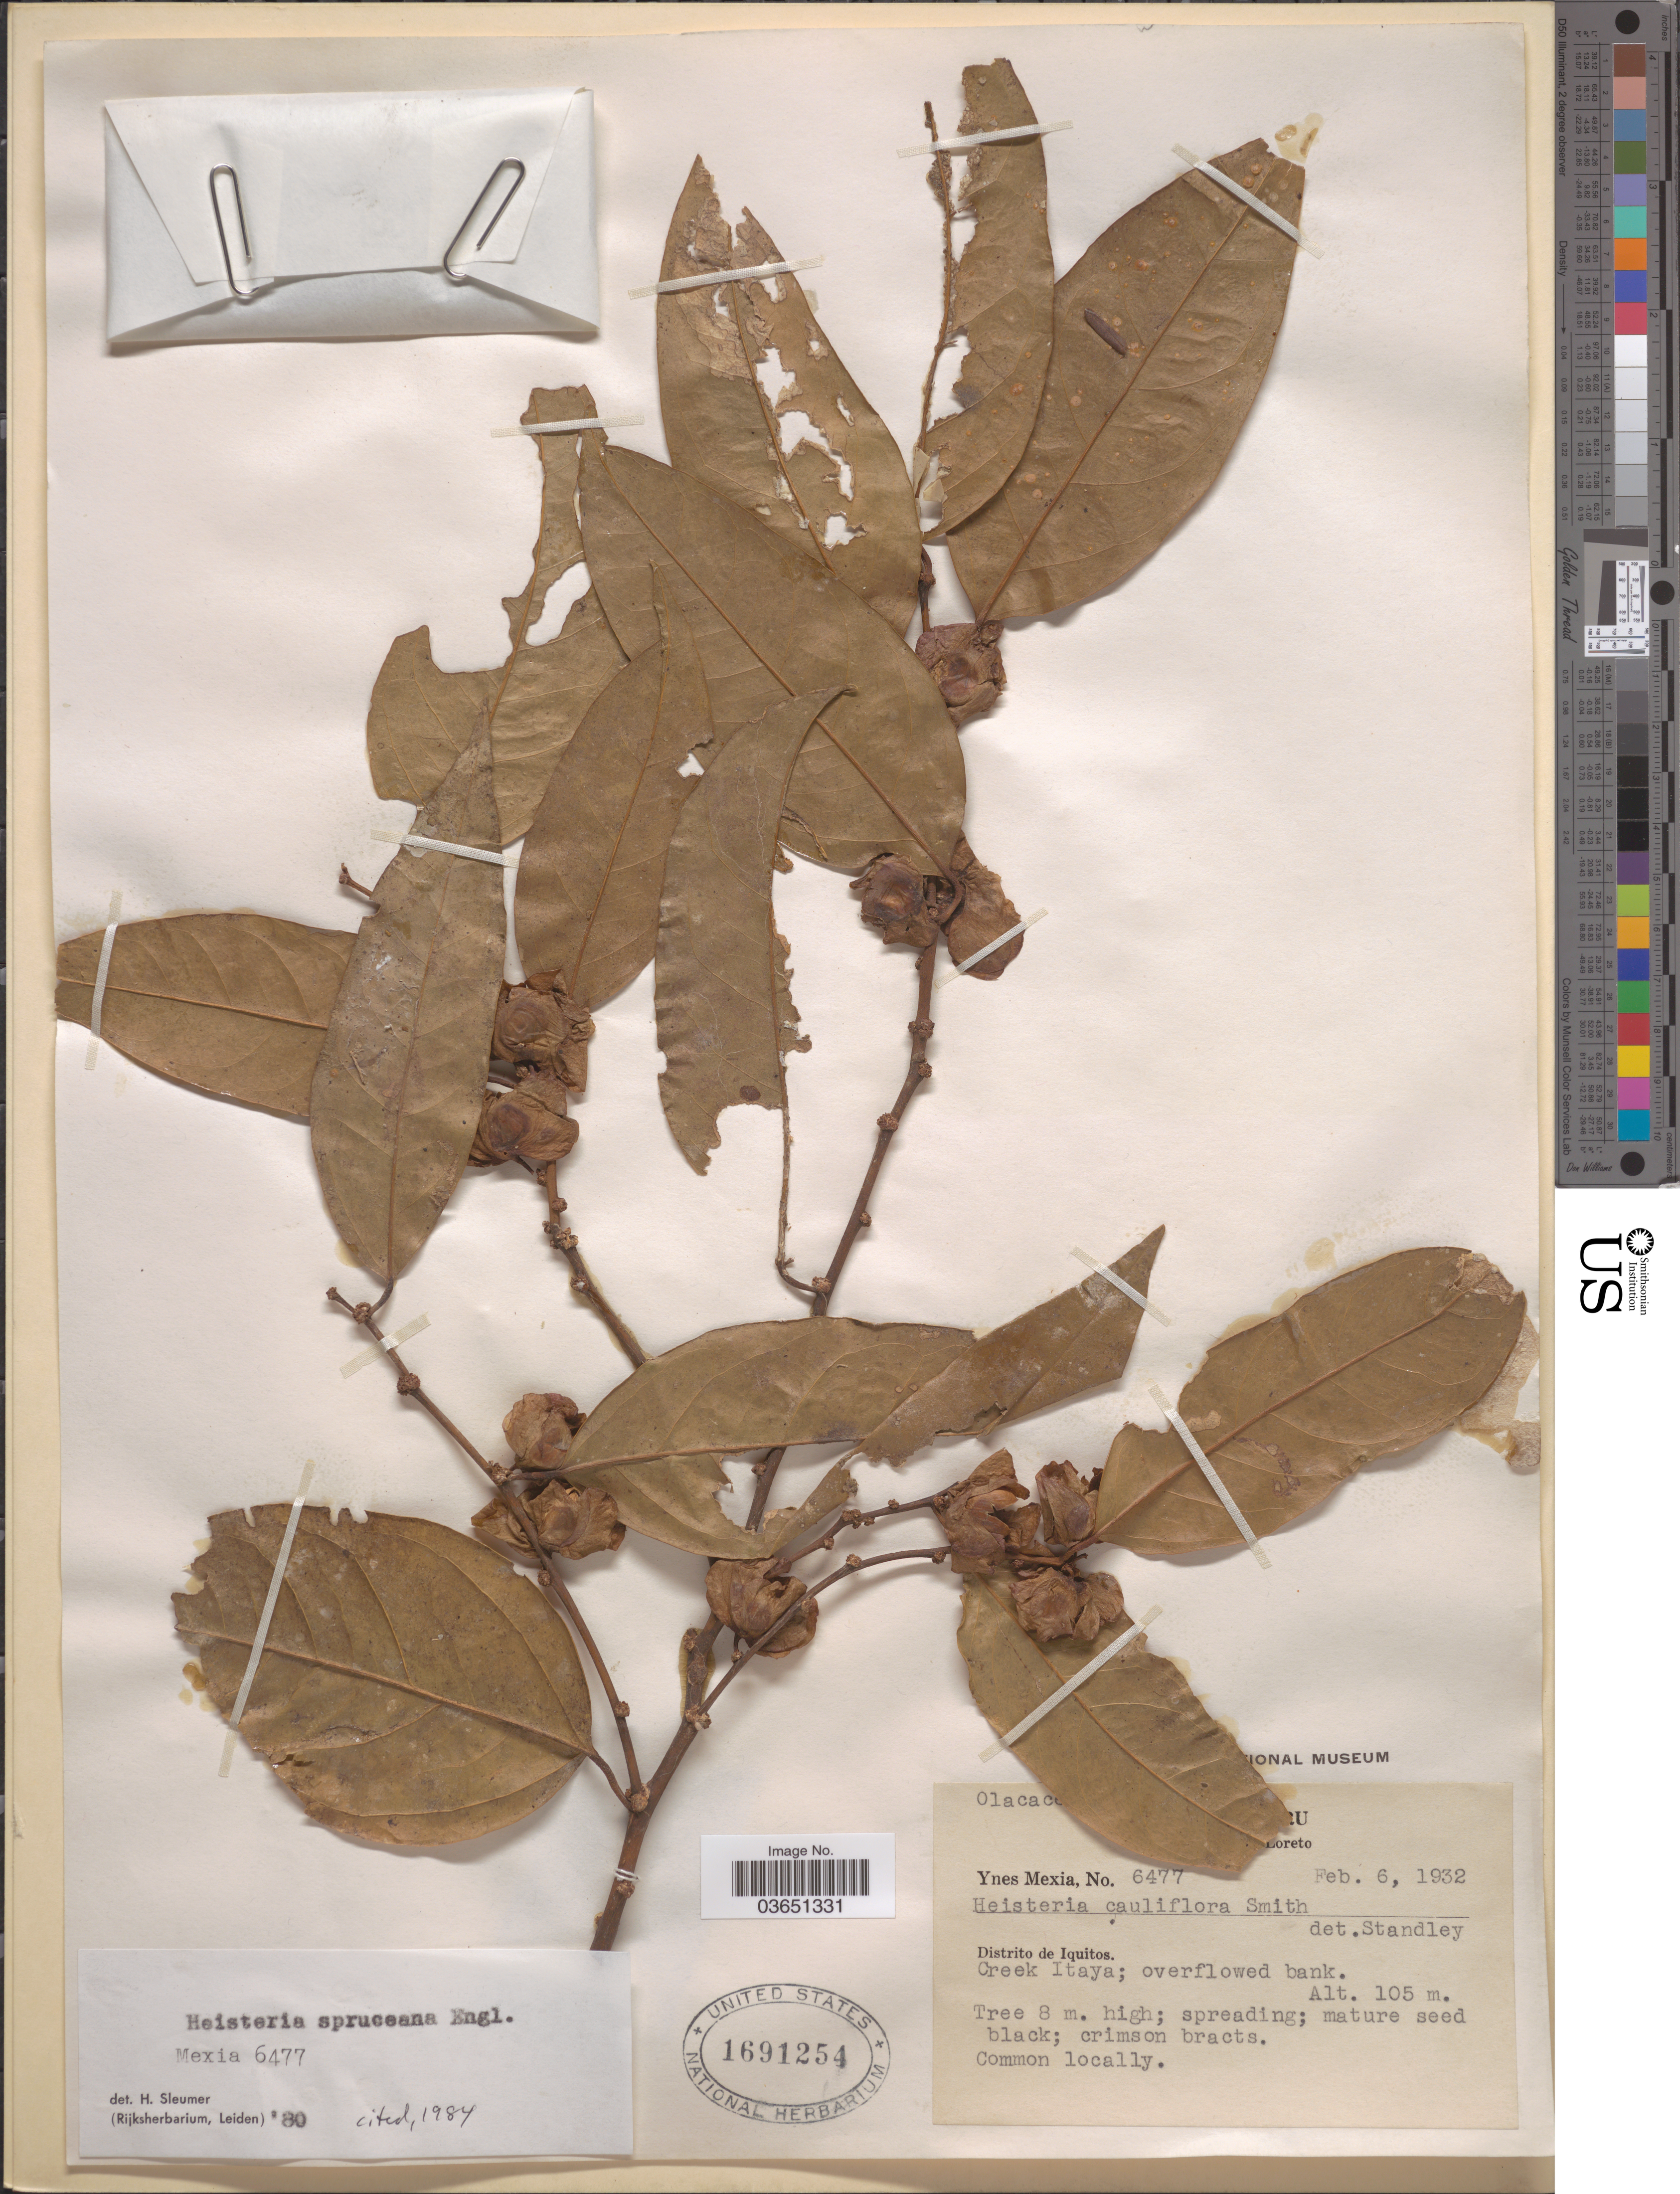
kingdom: Plantae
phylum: Tracheophyta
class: Magnoliopsida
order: Santalales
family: Erythropalaceae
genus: Heisteria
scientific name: Heisteria spruceana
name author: Engl.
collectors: Y. Mexia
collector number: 6477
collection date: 1932-02-06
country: Peru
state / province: Loreto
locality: Distrito de Iquitos. Creek Itaya.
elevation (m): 105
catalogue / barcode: US 1691254